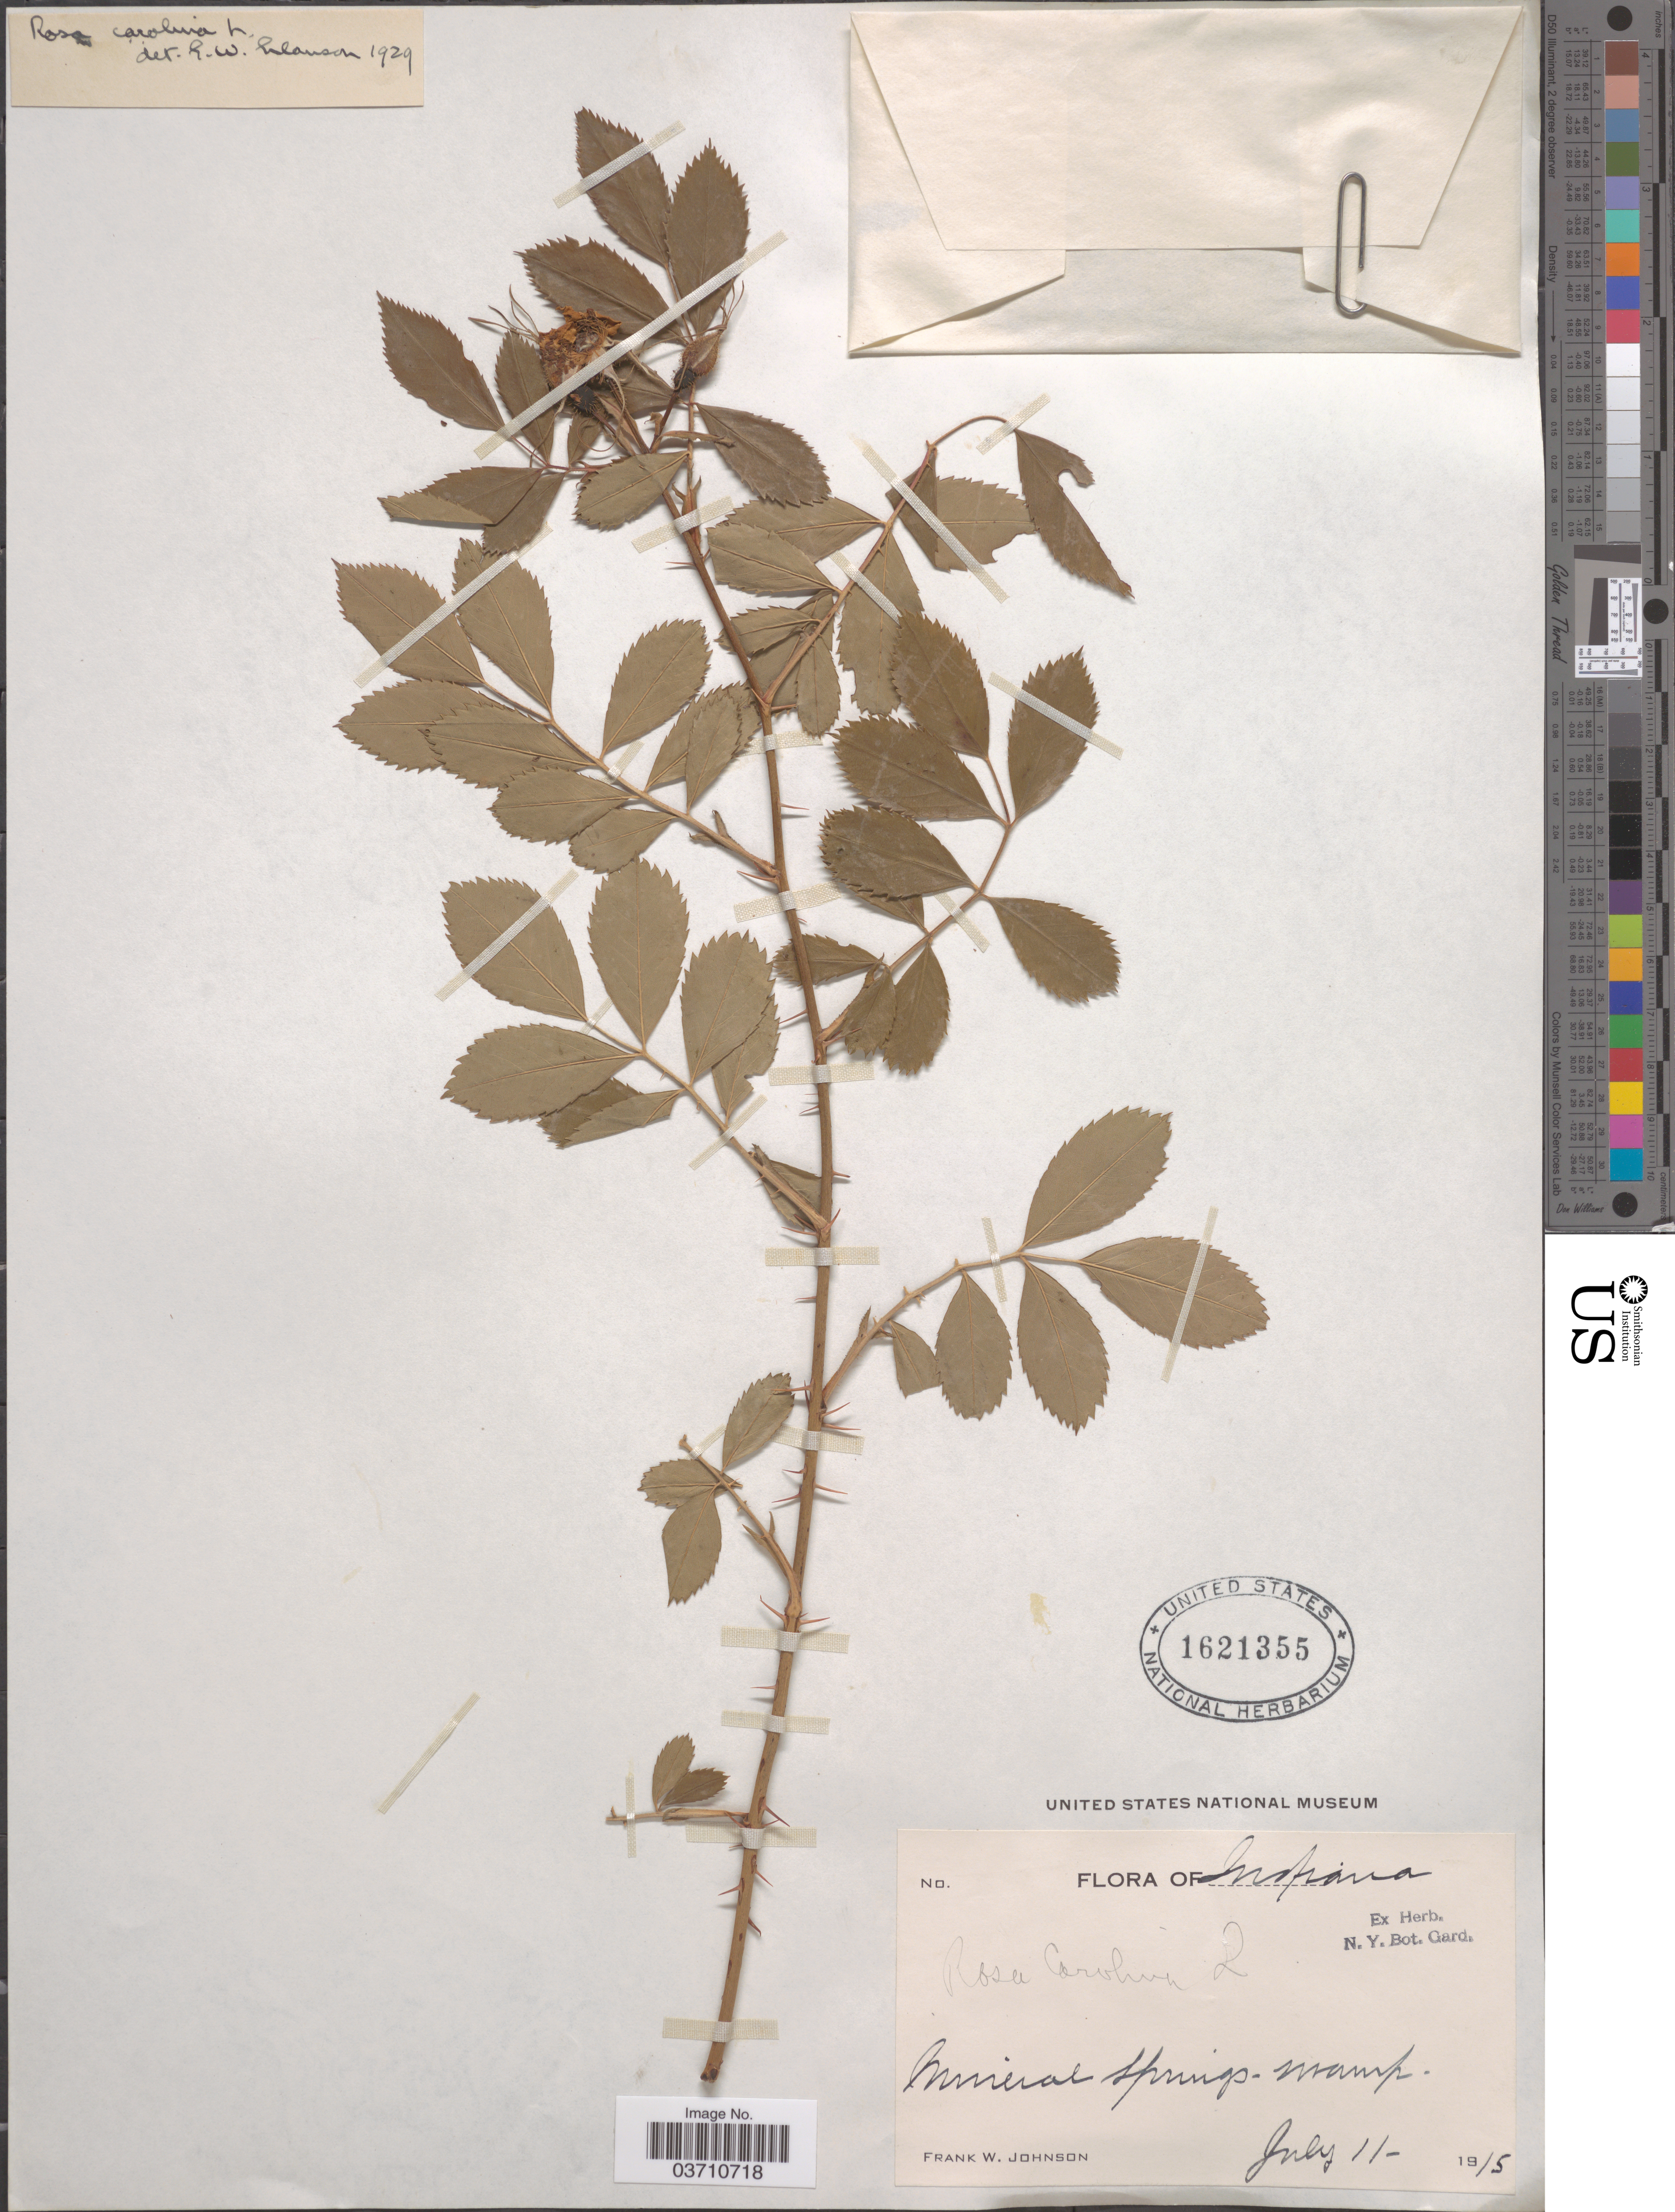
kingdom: Plantae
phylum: Tracheophyta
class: Magnoliopsida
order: Rosales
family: Rosaceae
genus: Rosa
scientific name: Rosa carolina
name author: L.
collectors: F. W. Johnson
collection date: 1915-07-11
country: United States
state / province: Indiana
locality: Mineral Springs-swamp.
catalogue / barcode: US 1621355